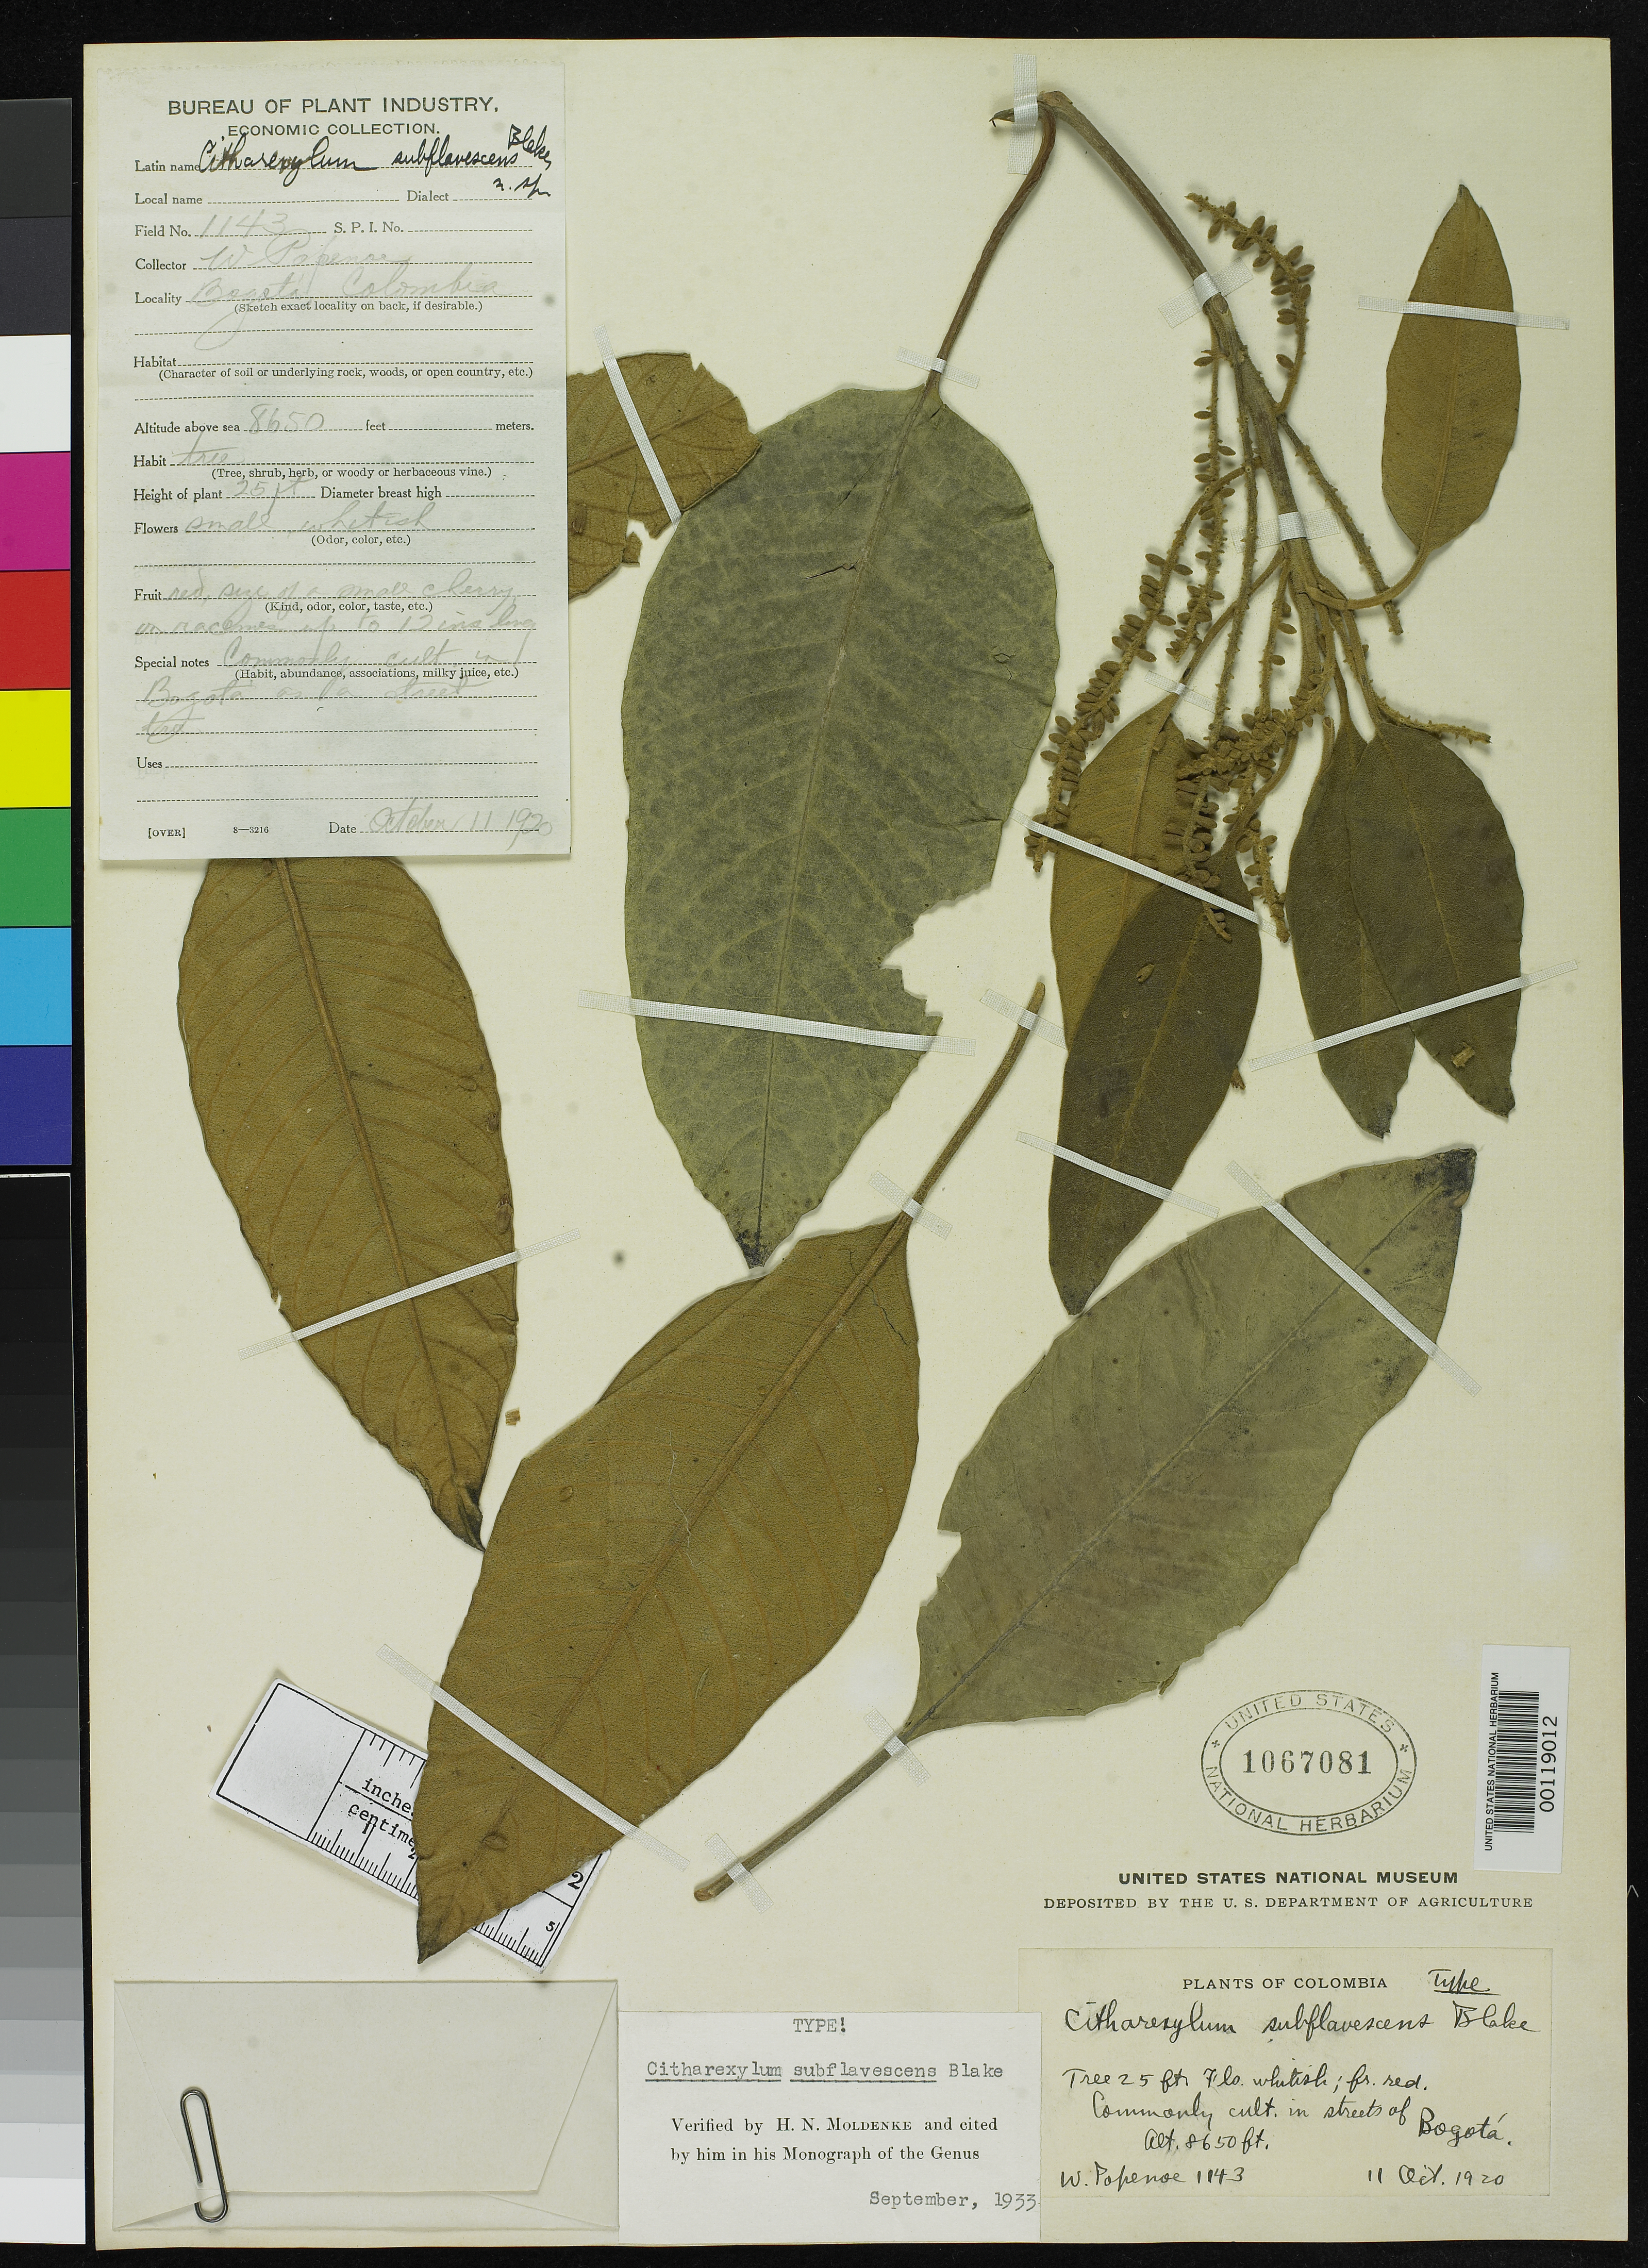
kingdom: Plantae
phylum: Tracheophyta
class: Magnoliopsida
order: Lamiales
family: Verbenaceae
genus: Citharexylum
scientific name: Citharexylum subflavescens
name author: S.F. Blake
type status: Holotype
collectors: W. Popenoe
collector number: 1143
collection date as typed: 11 Oct 1920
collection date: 1920-10-11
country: Colombia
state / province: Cundinamarca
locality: Bogota.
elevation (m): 2640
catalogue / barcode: US 1067081